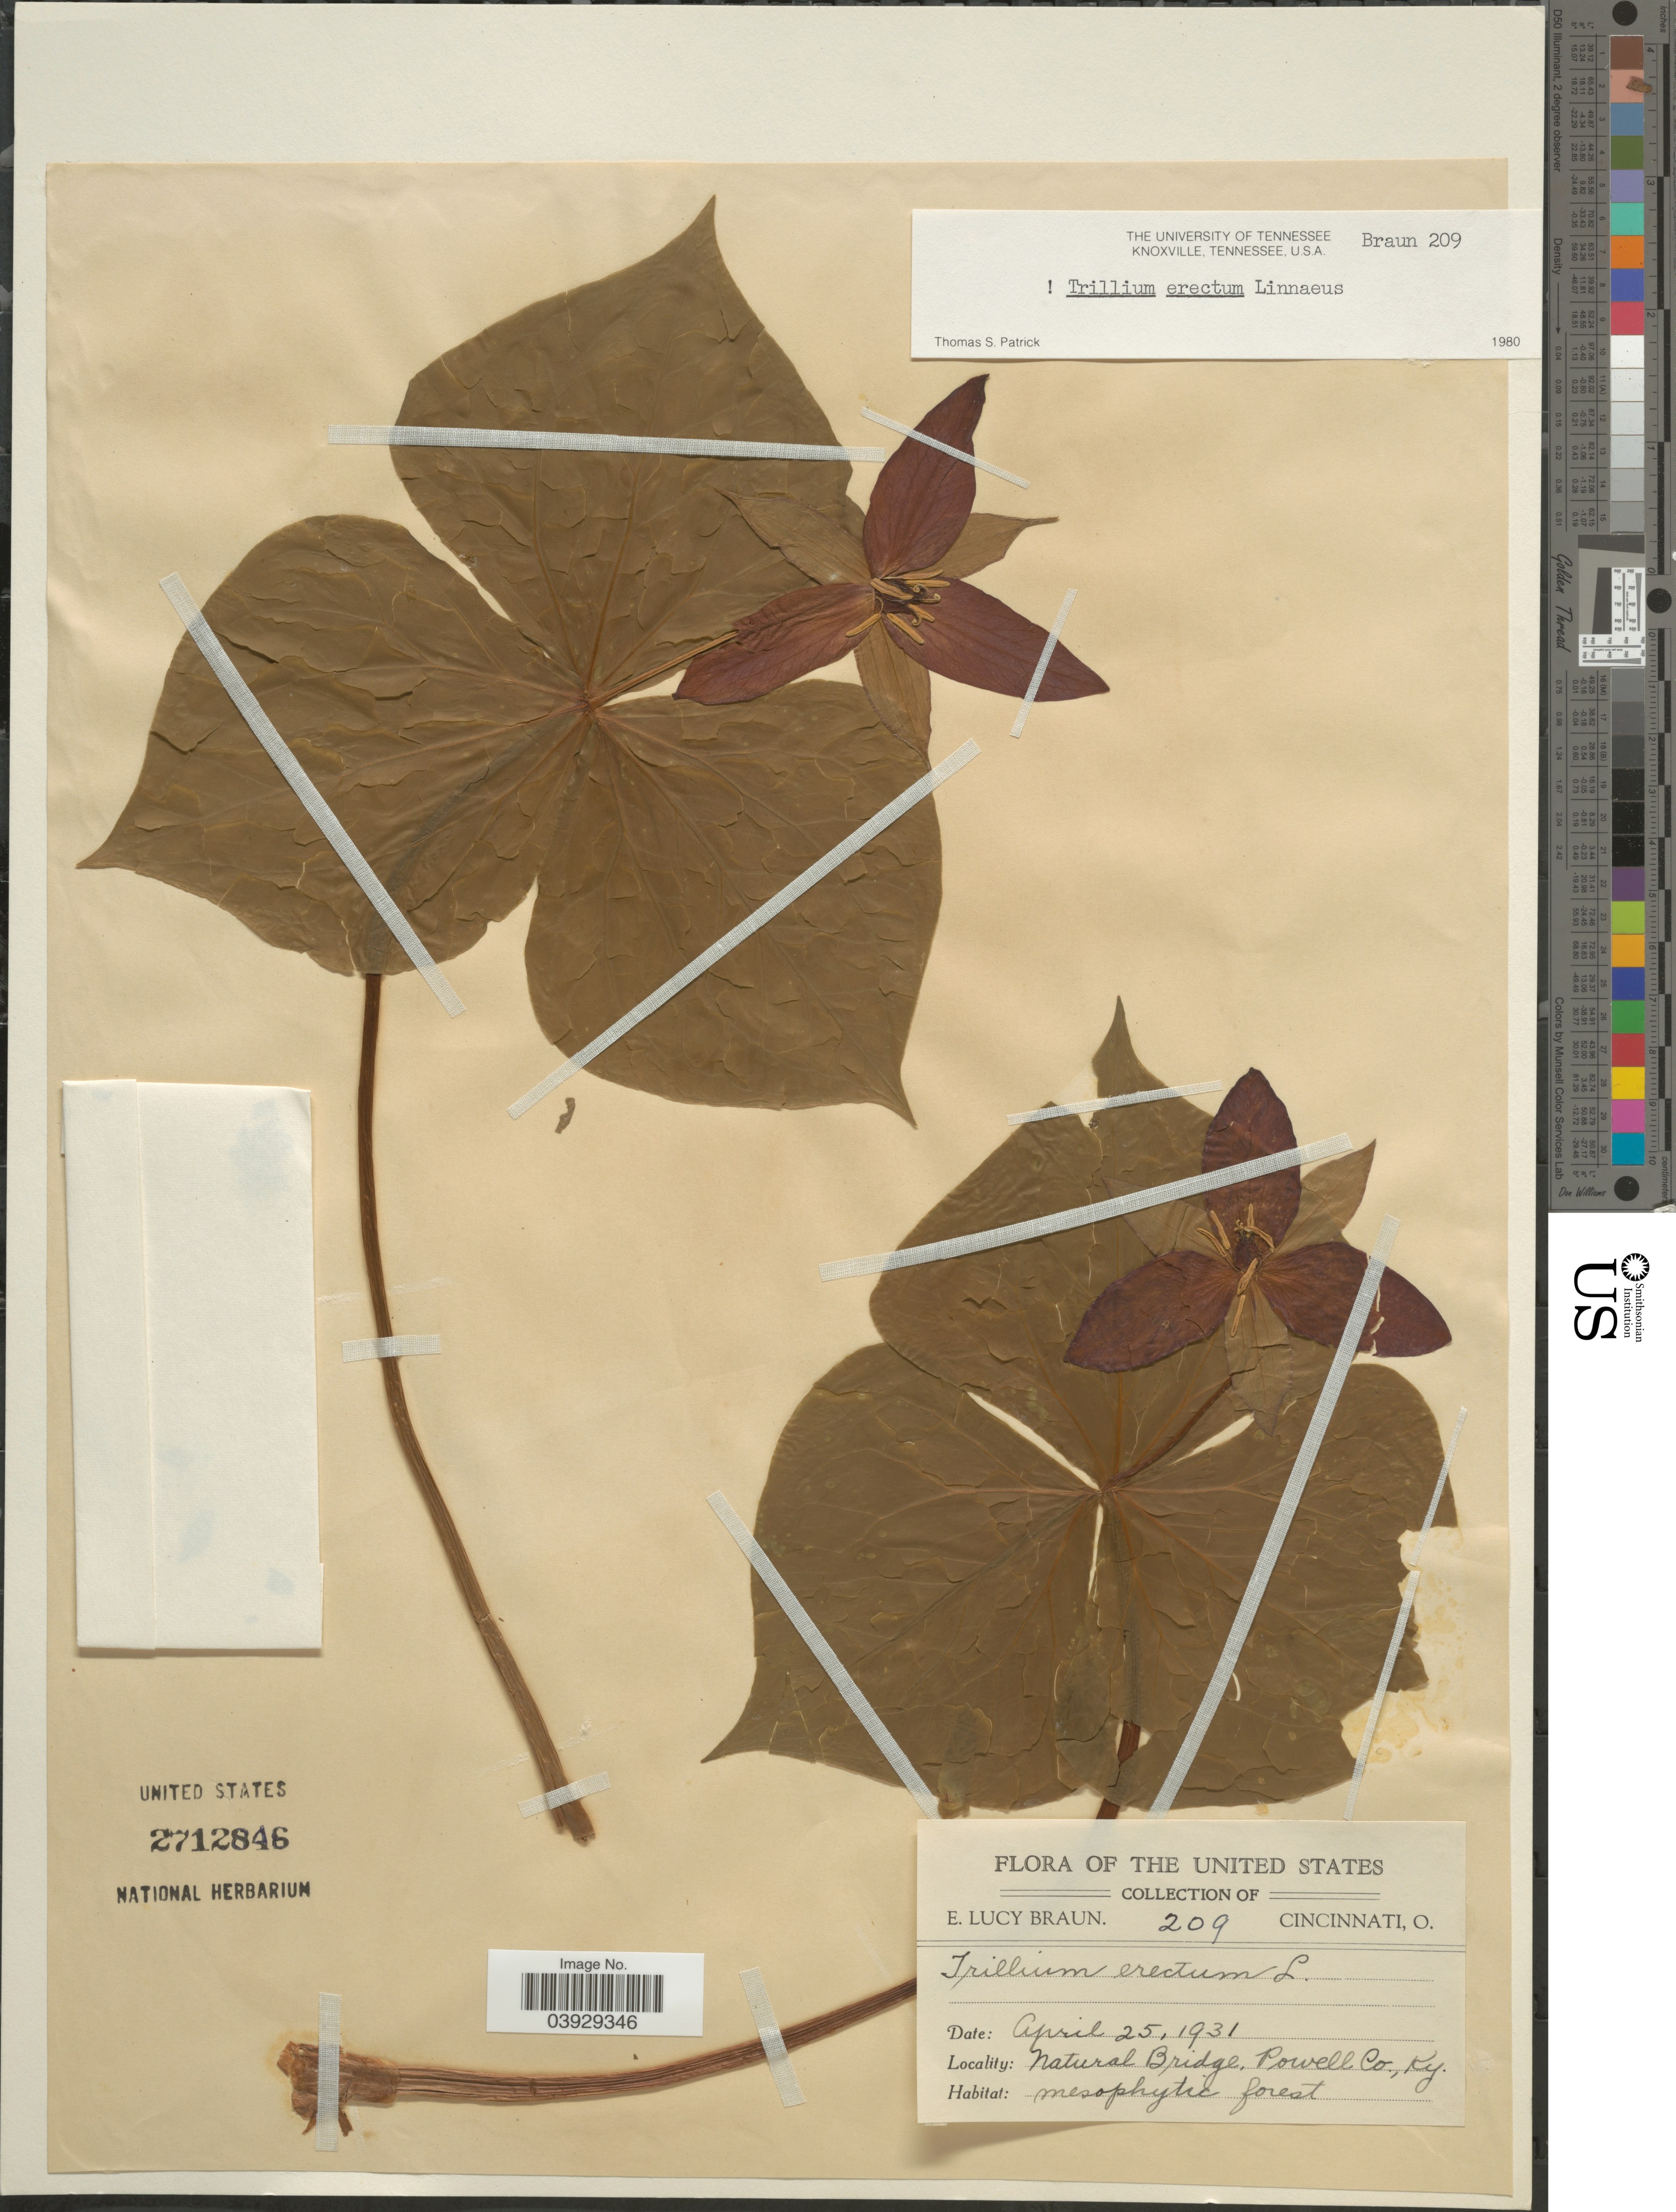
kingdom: Plantae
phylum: Tracheophyta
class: Liliopsida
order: Liliales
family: Melanthiaceae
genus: Trillium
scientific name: Trillium erectum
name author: L.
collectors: E. L. Braun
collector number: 209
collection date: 1931-04-25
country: United States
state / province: Kentucky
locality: Natural Bridge, Powell Co.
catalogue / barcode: US 2712846